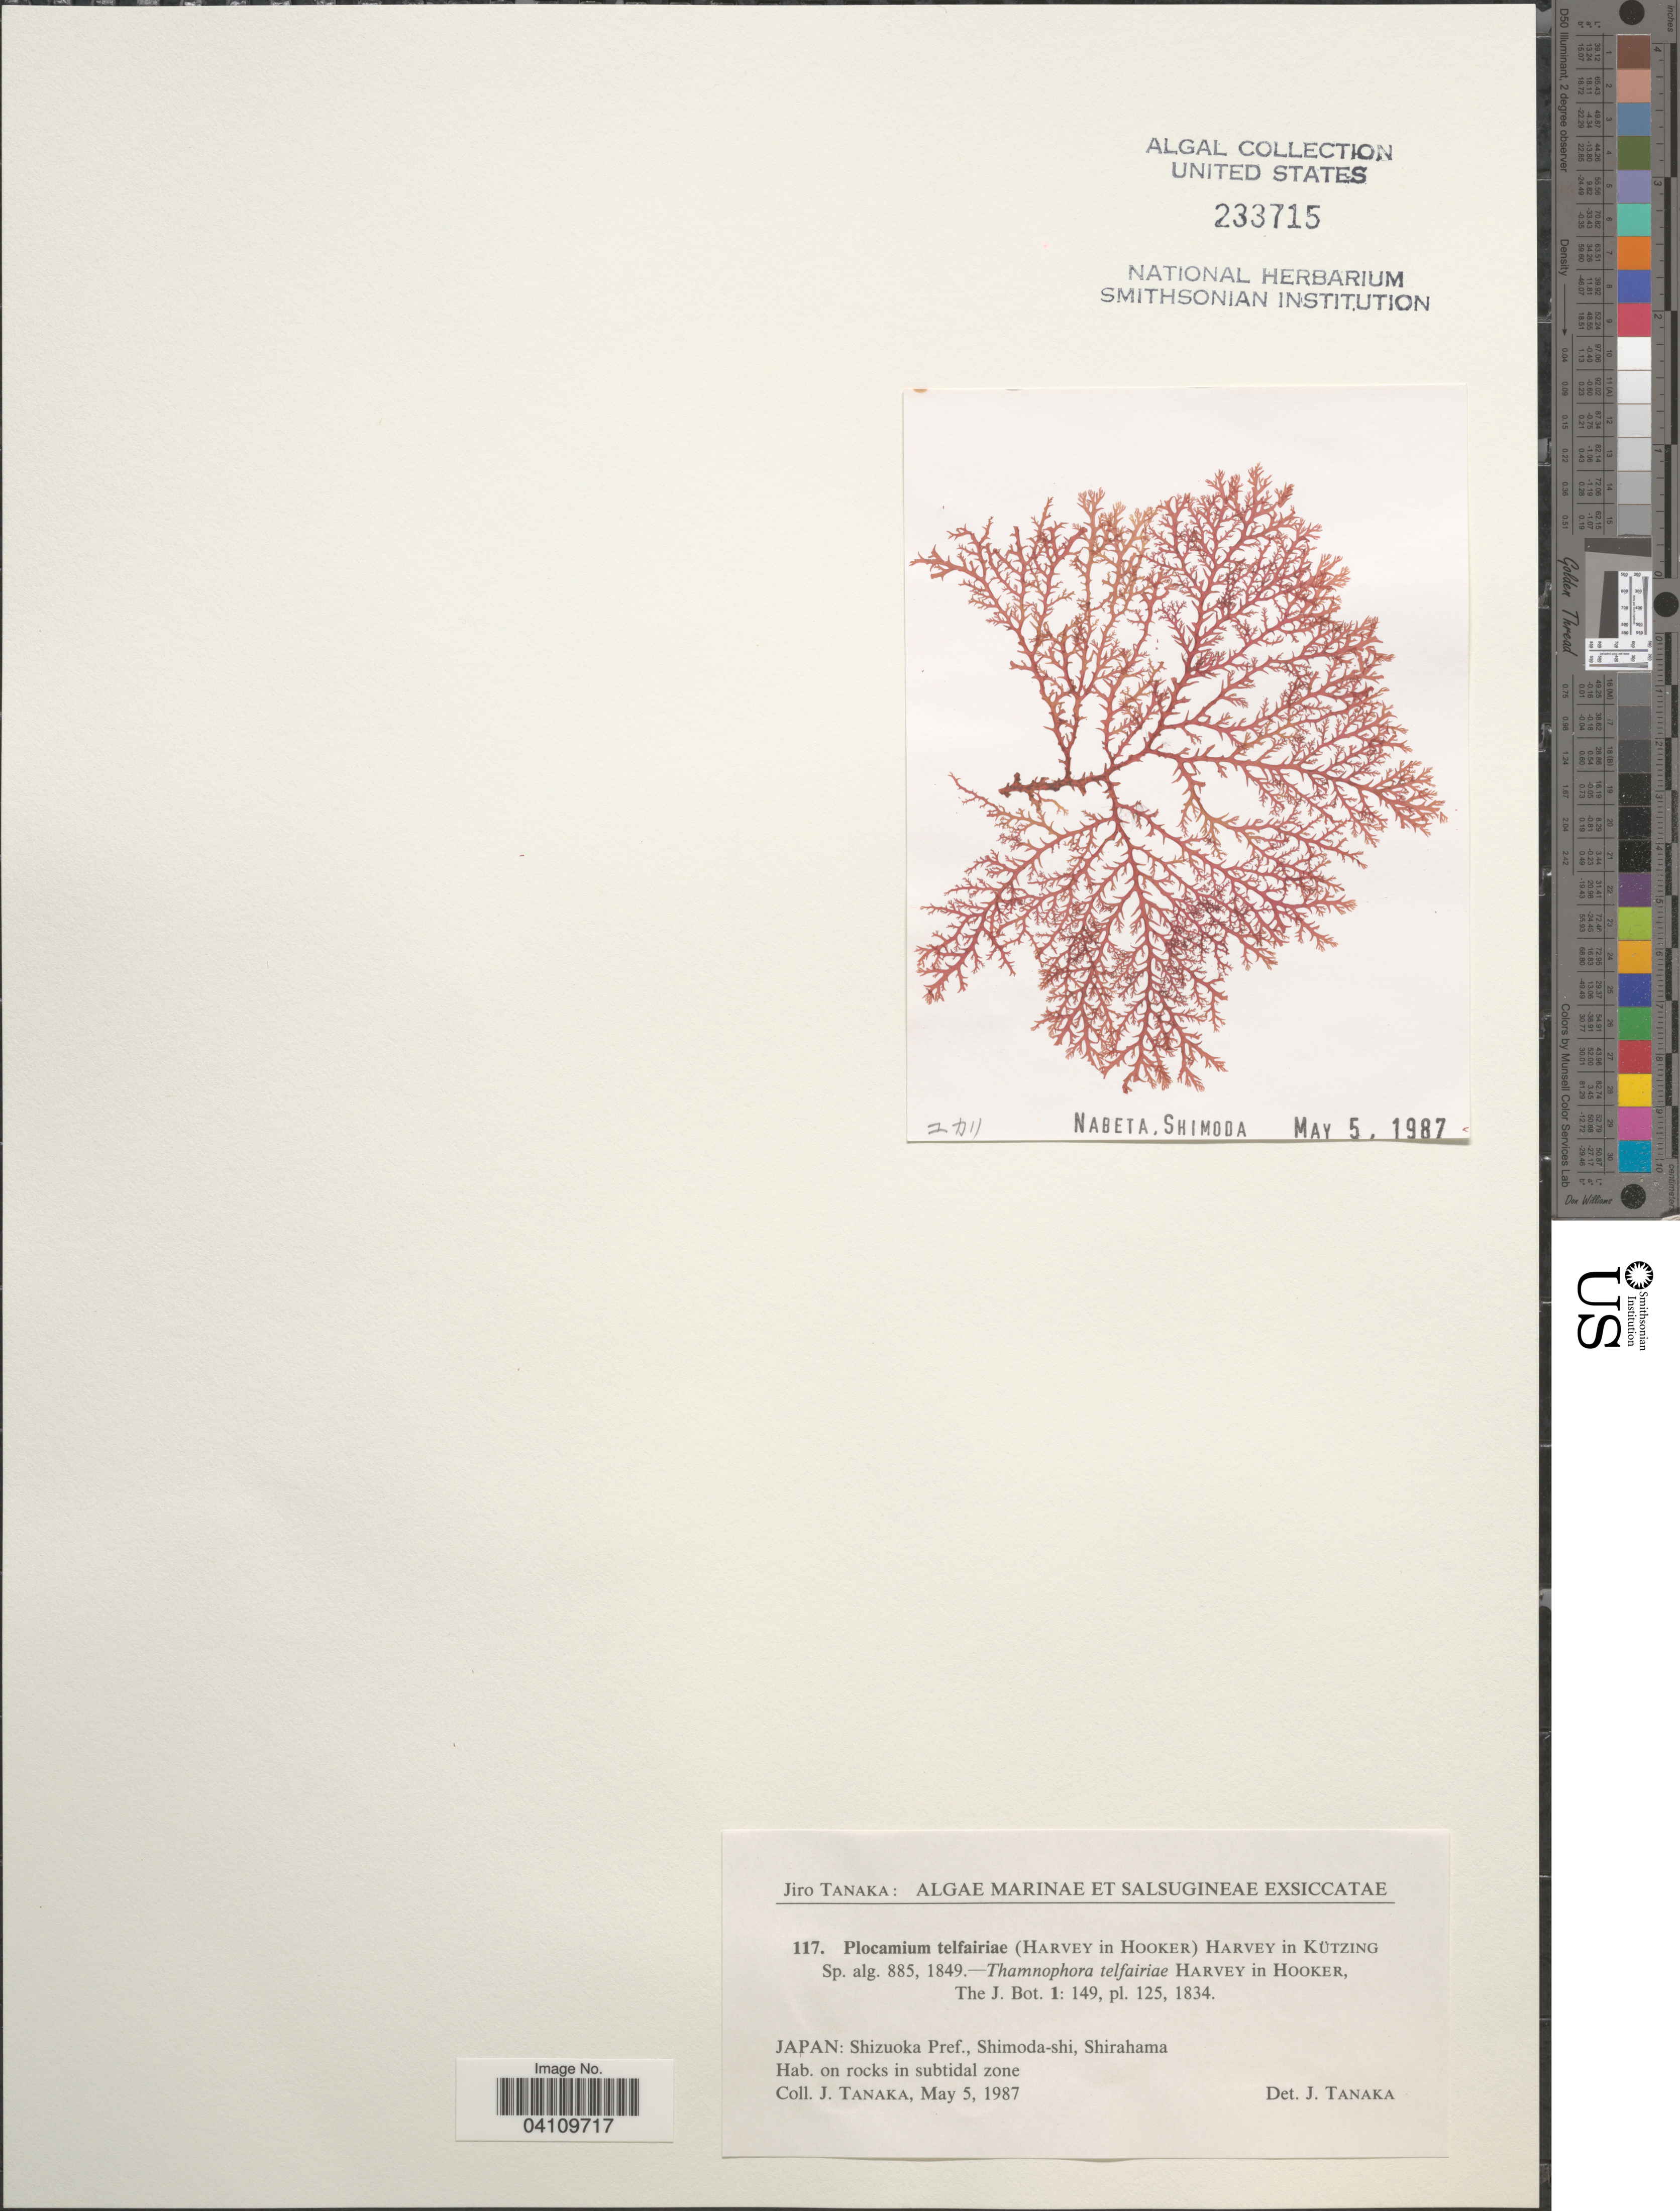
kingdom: Plantae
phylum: Rhodophyta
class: Florideophyceae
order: Plocamiales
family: Plocamiaceae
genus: Plocamium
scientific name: Plocamium telfairiae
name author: (Hook. & Harv.) Harv. ex Kütz.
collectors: J. Tanaka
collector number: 117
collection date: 1987-05-05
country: Japan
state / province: Sizuoka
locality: Shizuoka Pref., Shimoda-shi, Shirahama. On rocks in the subtidal zone.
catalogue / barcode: US 233715